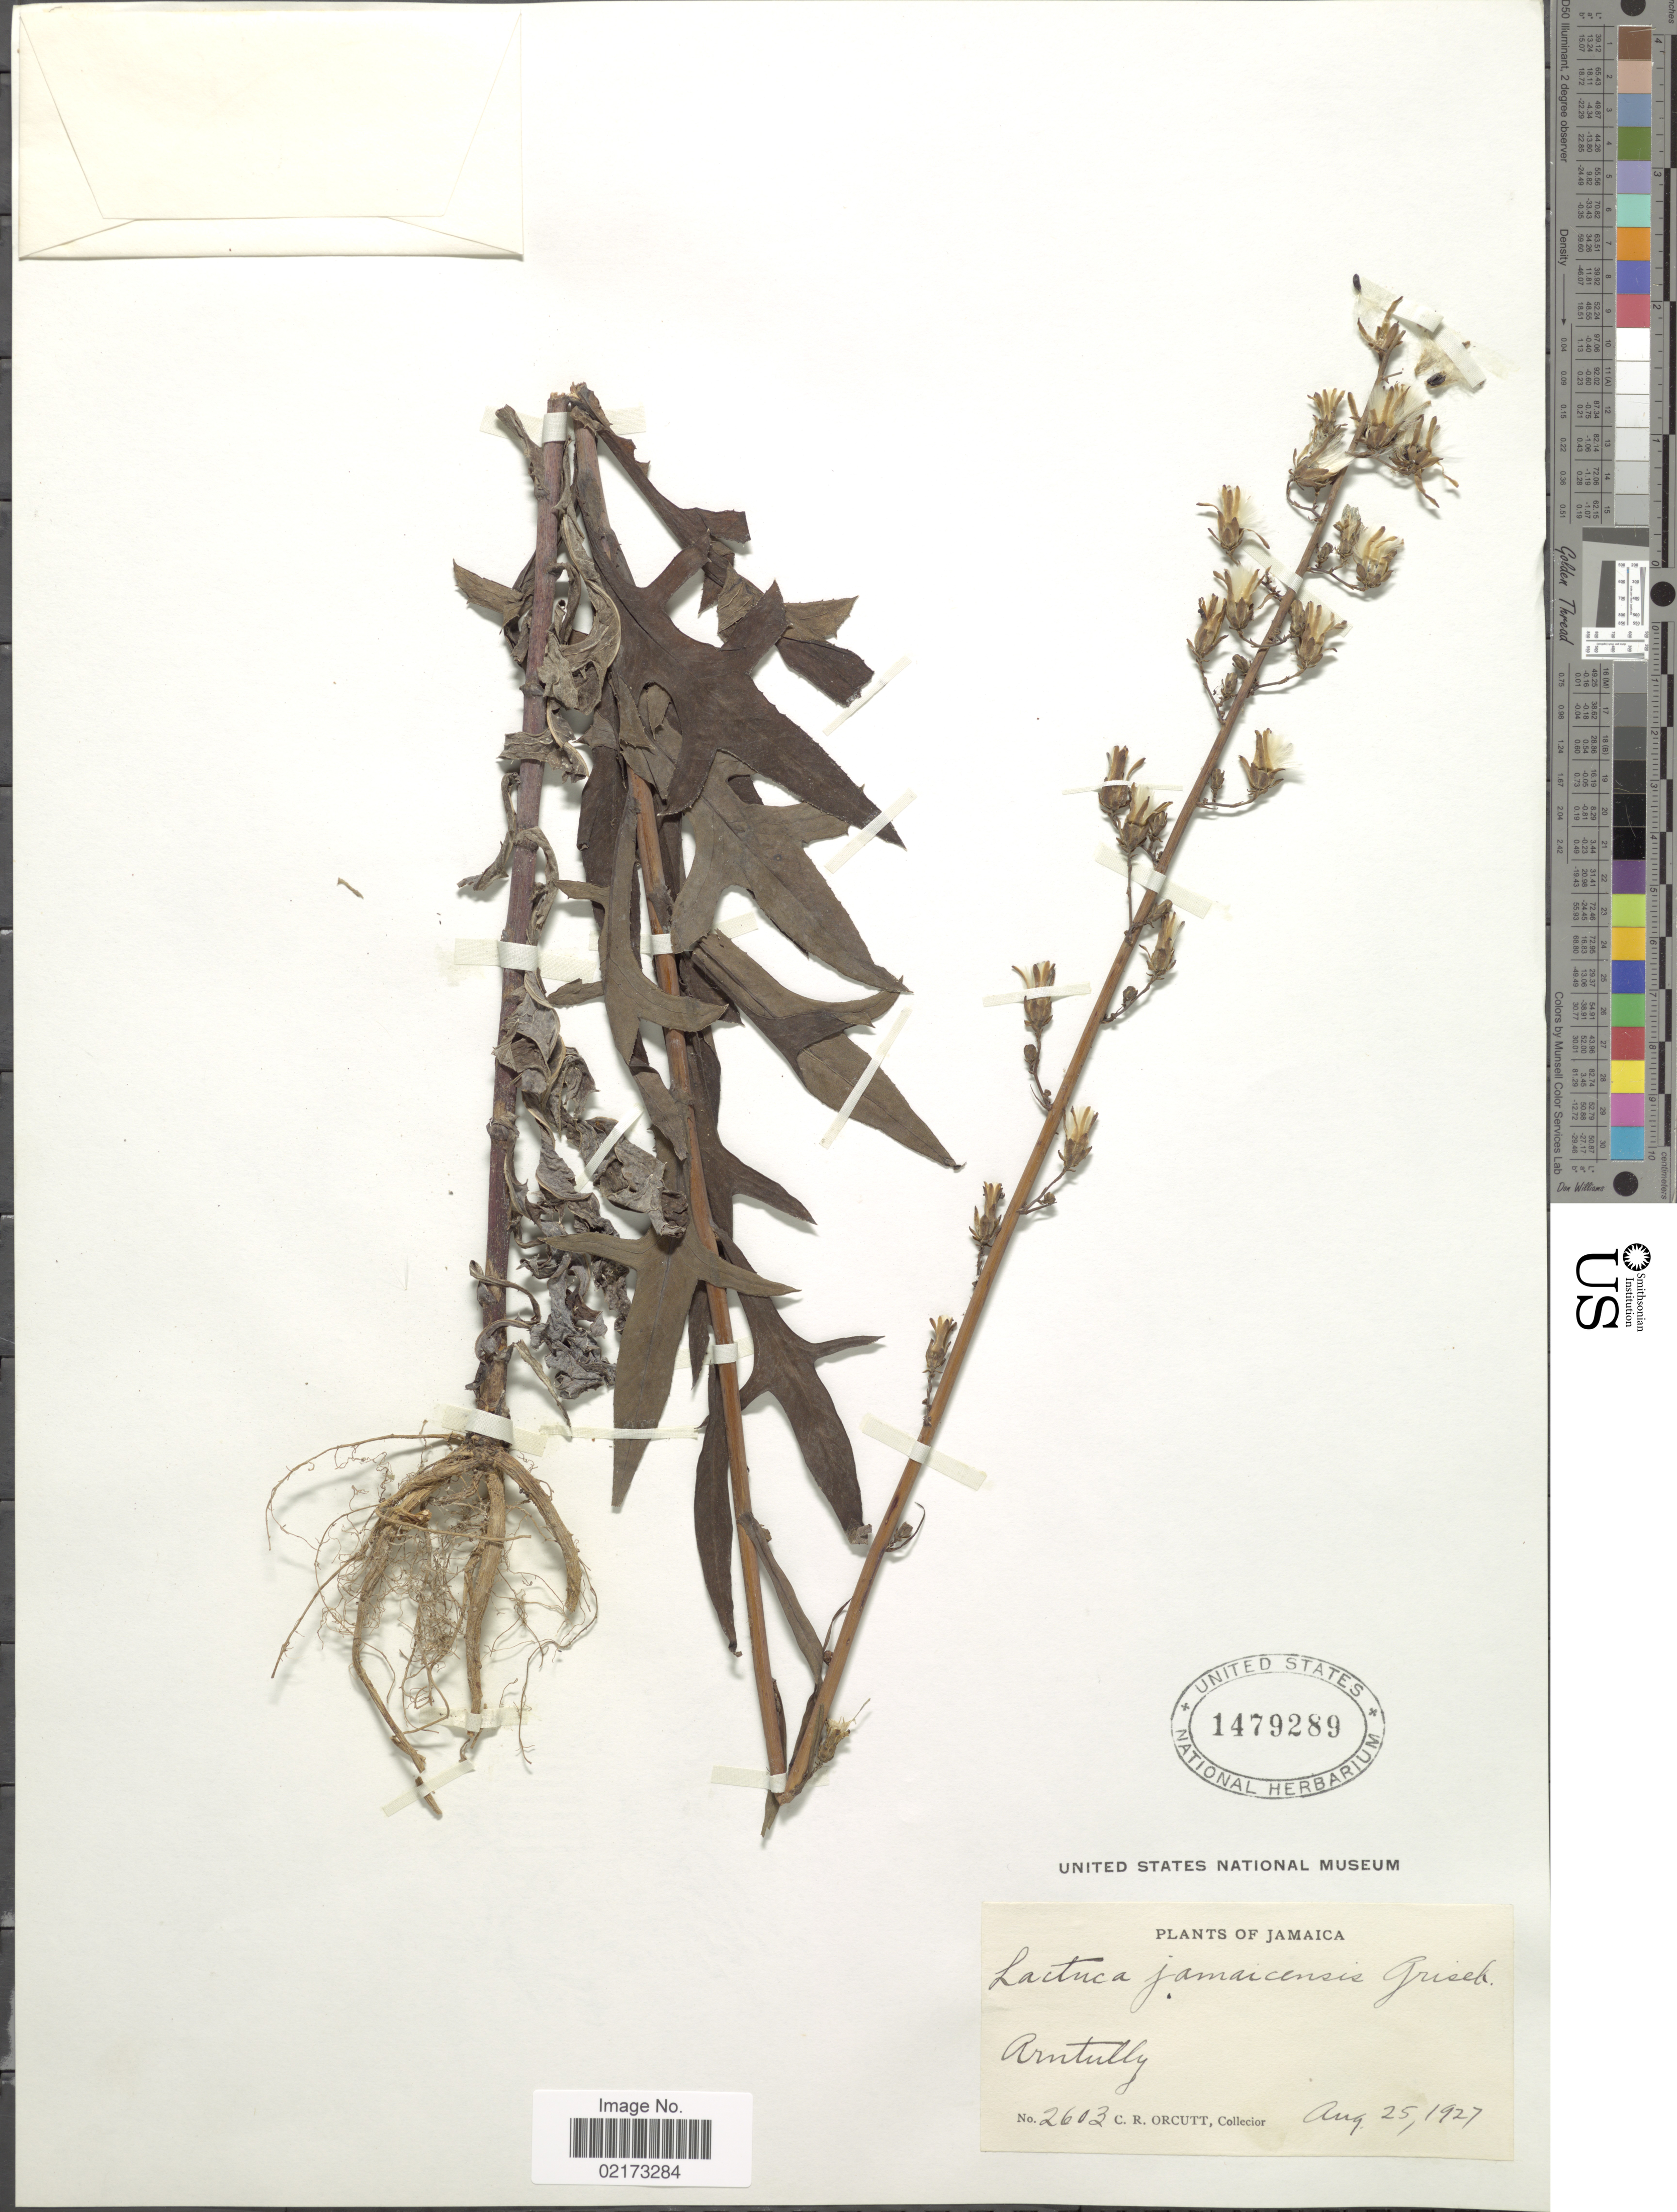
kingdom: Plantae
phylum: Tracheophyta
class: Magnoliopsida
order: Asterales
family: Asteraceae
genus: Launaea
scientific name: Launaea intybacea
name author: (Jacq.) Beauverd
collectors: C. R. Orcutt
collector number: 2603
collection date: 1927-08-25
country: Jamaica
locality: Arntully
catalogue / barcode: US 1479289